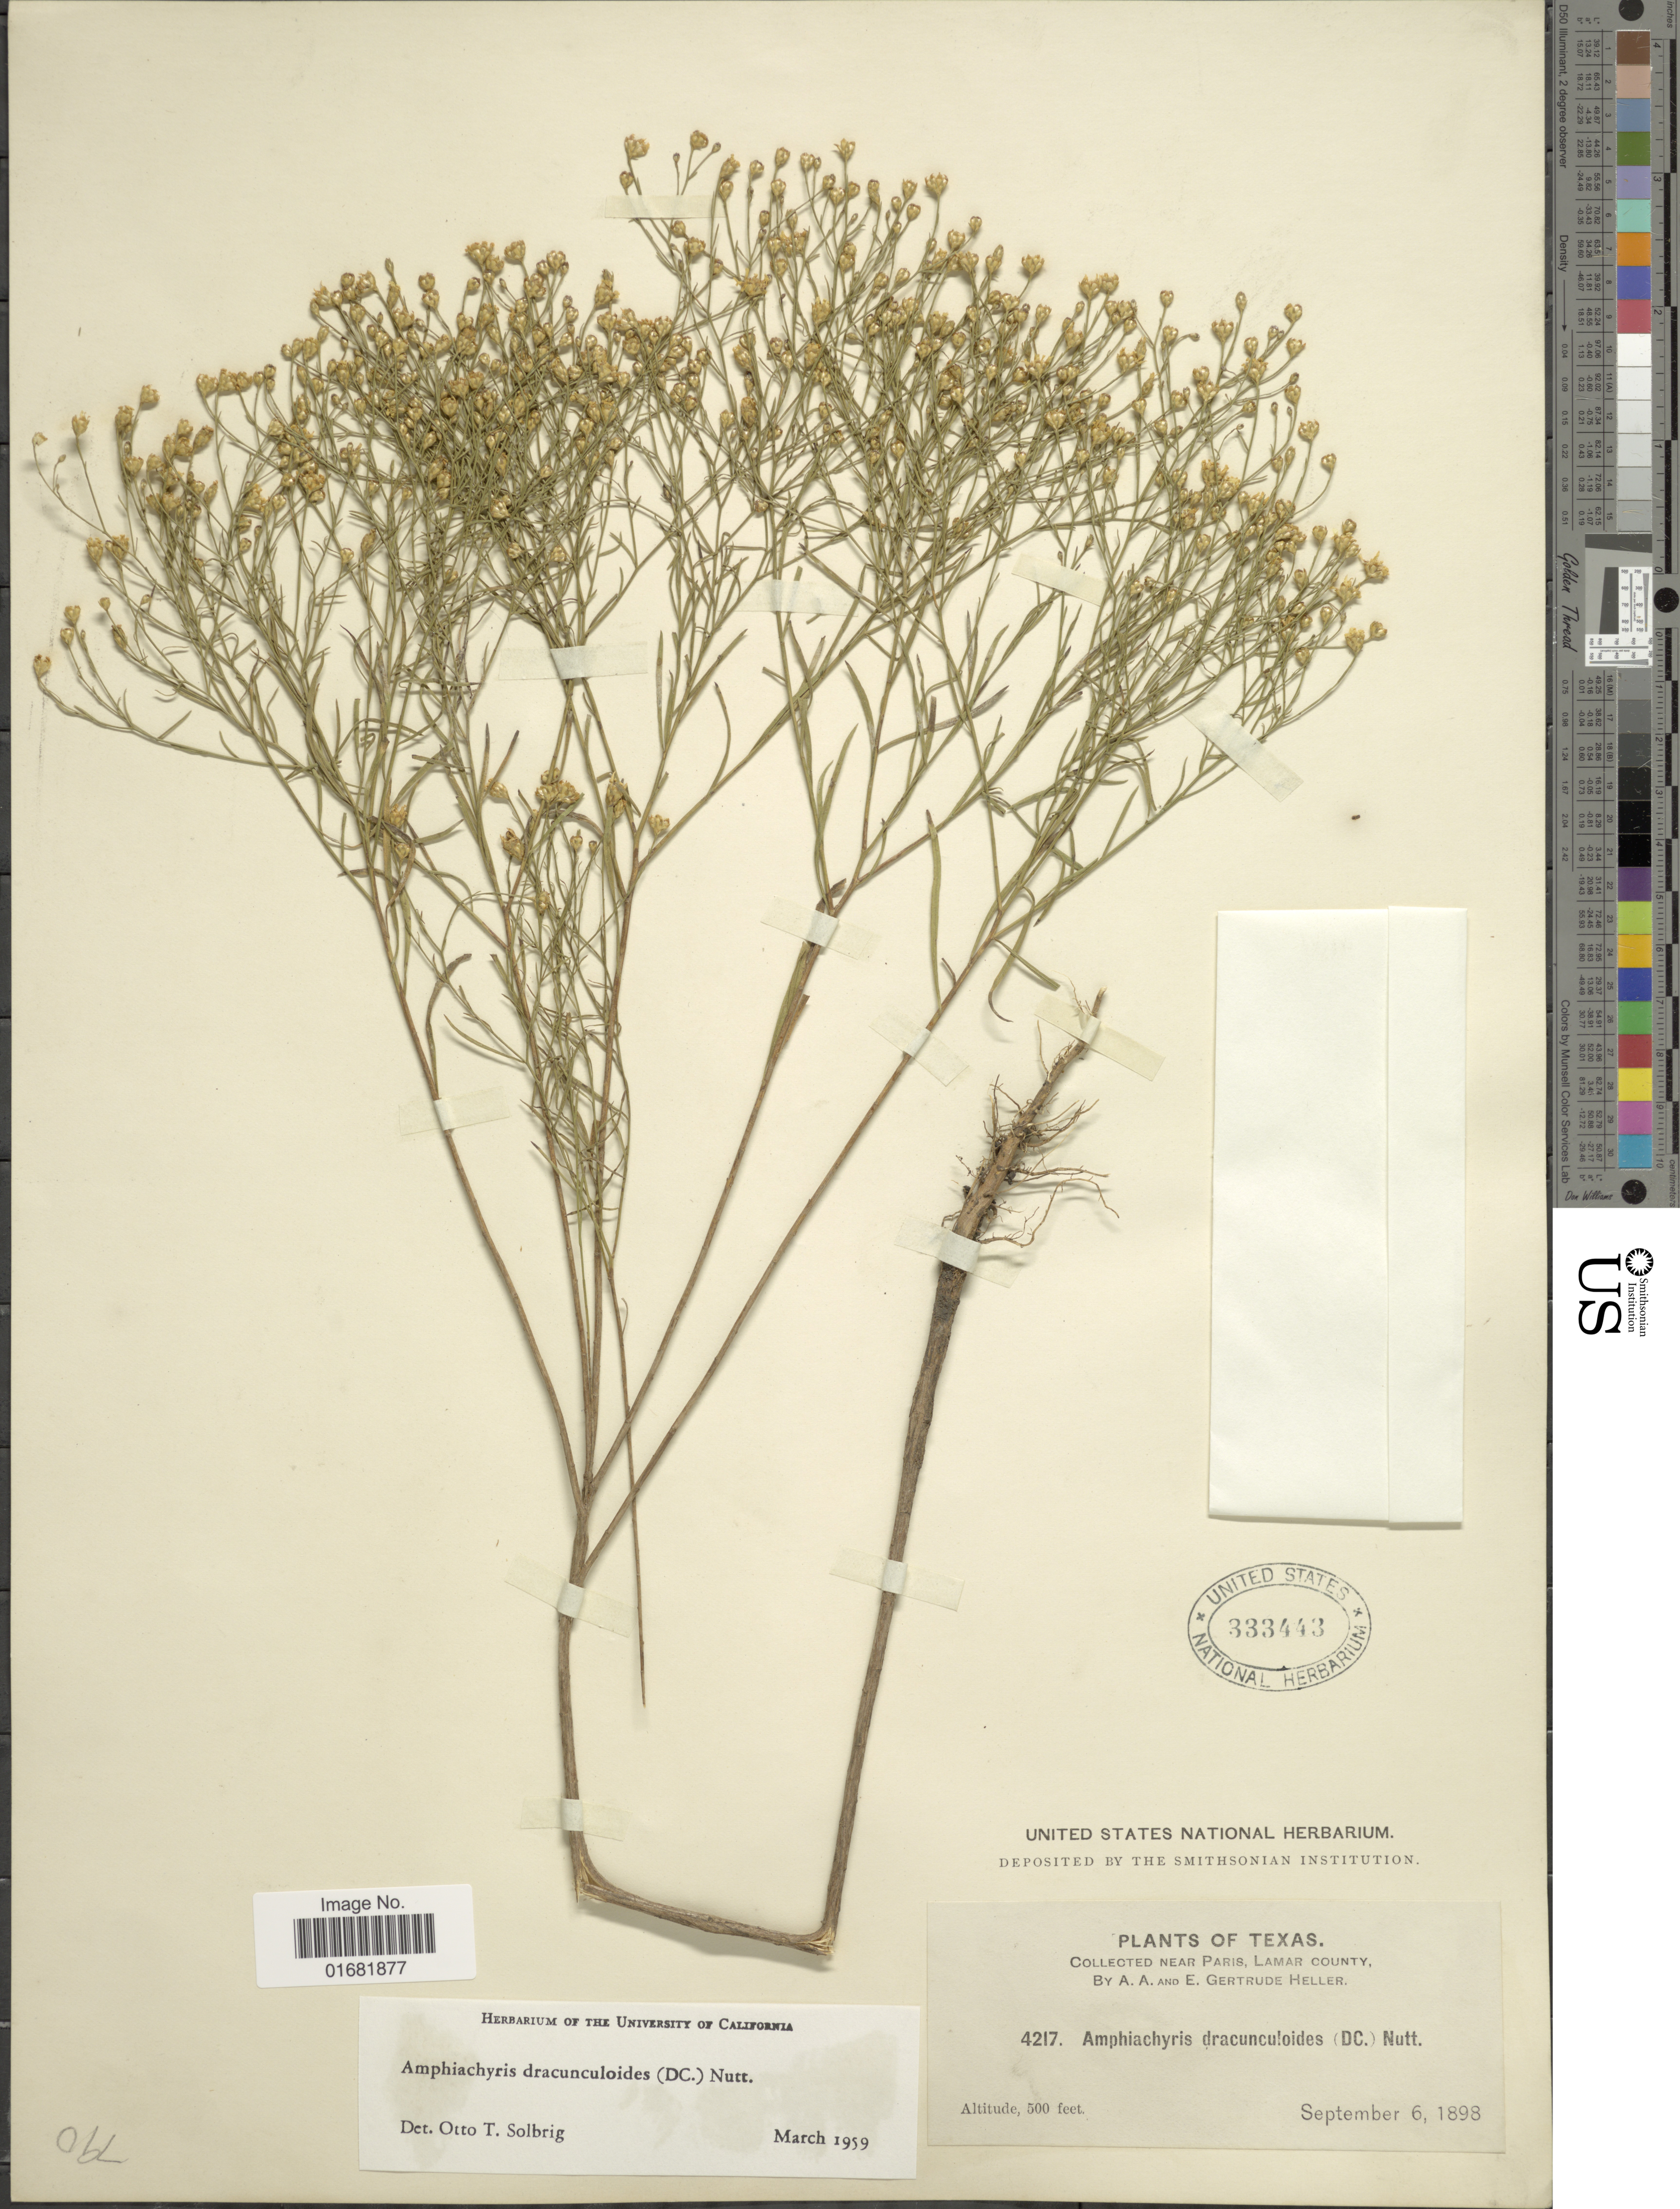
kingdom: Plantae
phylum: Tracheophyta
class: Magnoliopsida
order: Asterales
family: Asteraceae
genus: Amphiachyris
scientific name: Amphiachyris dracunculoides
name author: (DC.) Nutt.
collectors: A. A. Heller & E. G. Heller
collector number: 4217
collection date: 1898-09-06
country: United States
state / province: Texas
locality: Near Paris, Lamar County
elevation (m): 152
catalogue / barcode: US 333443